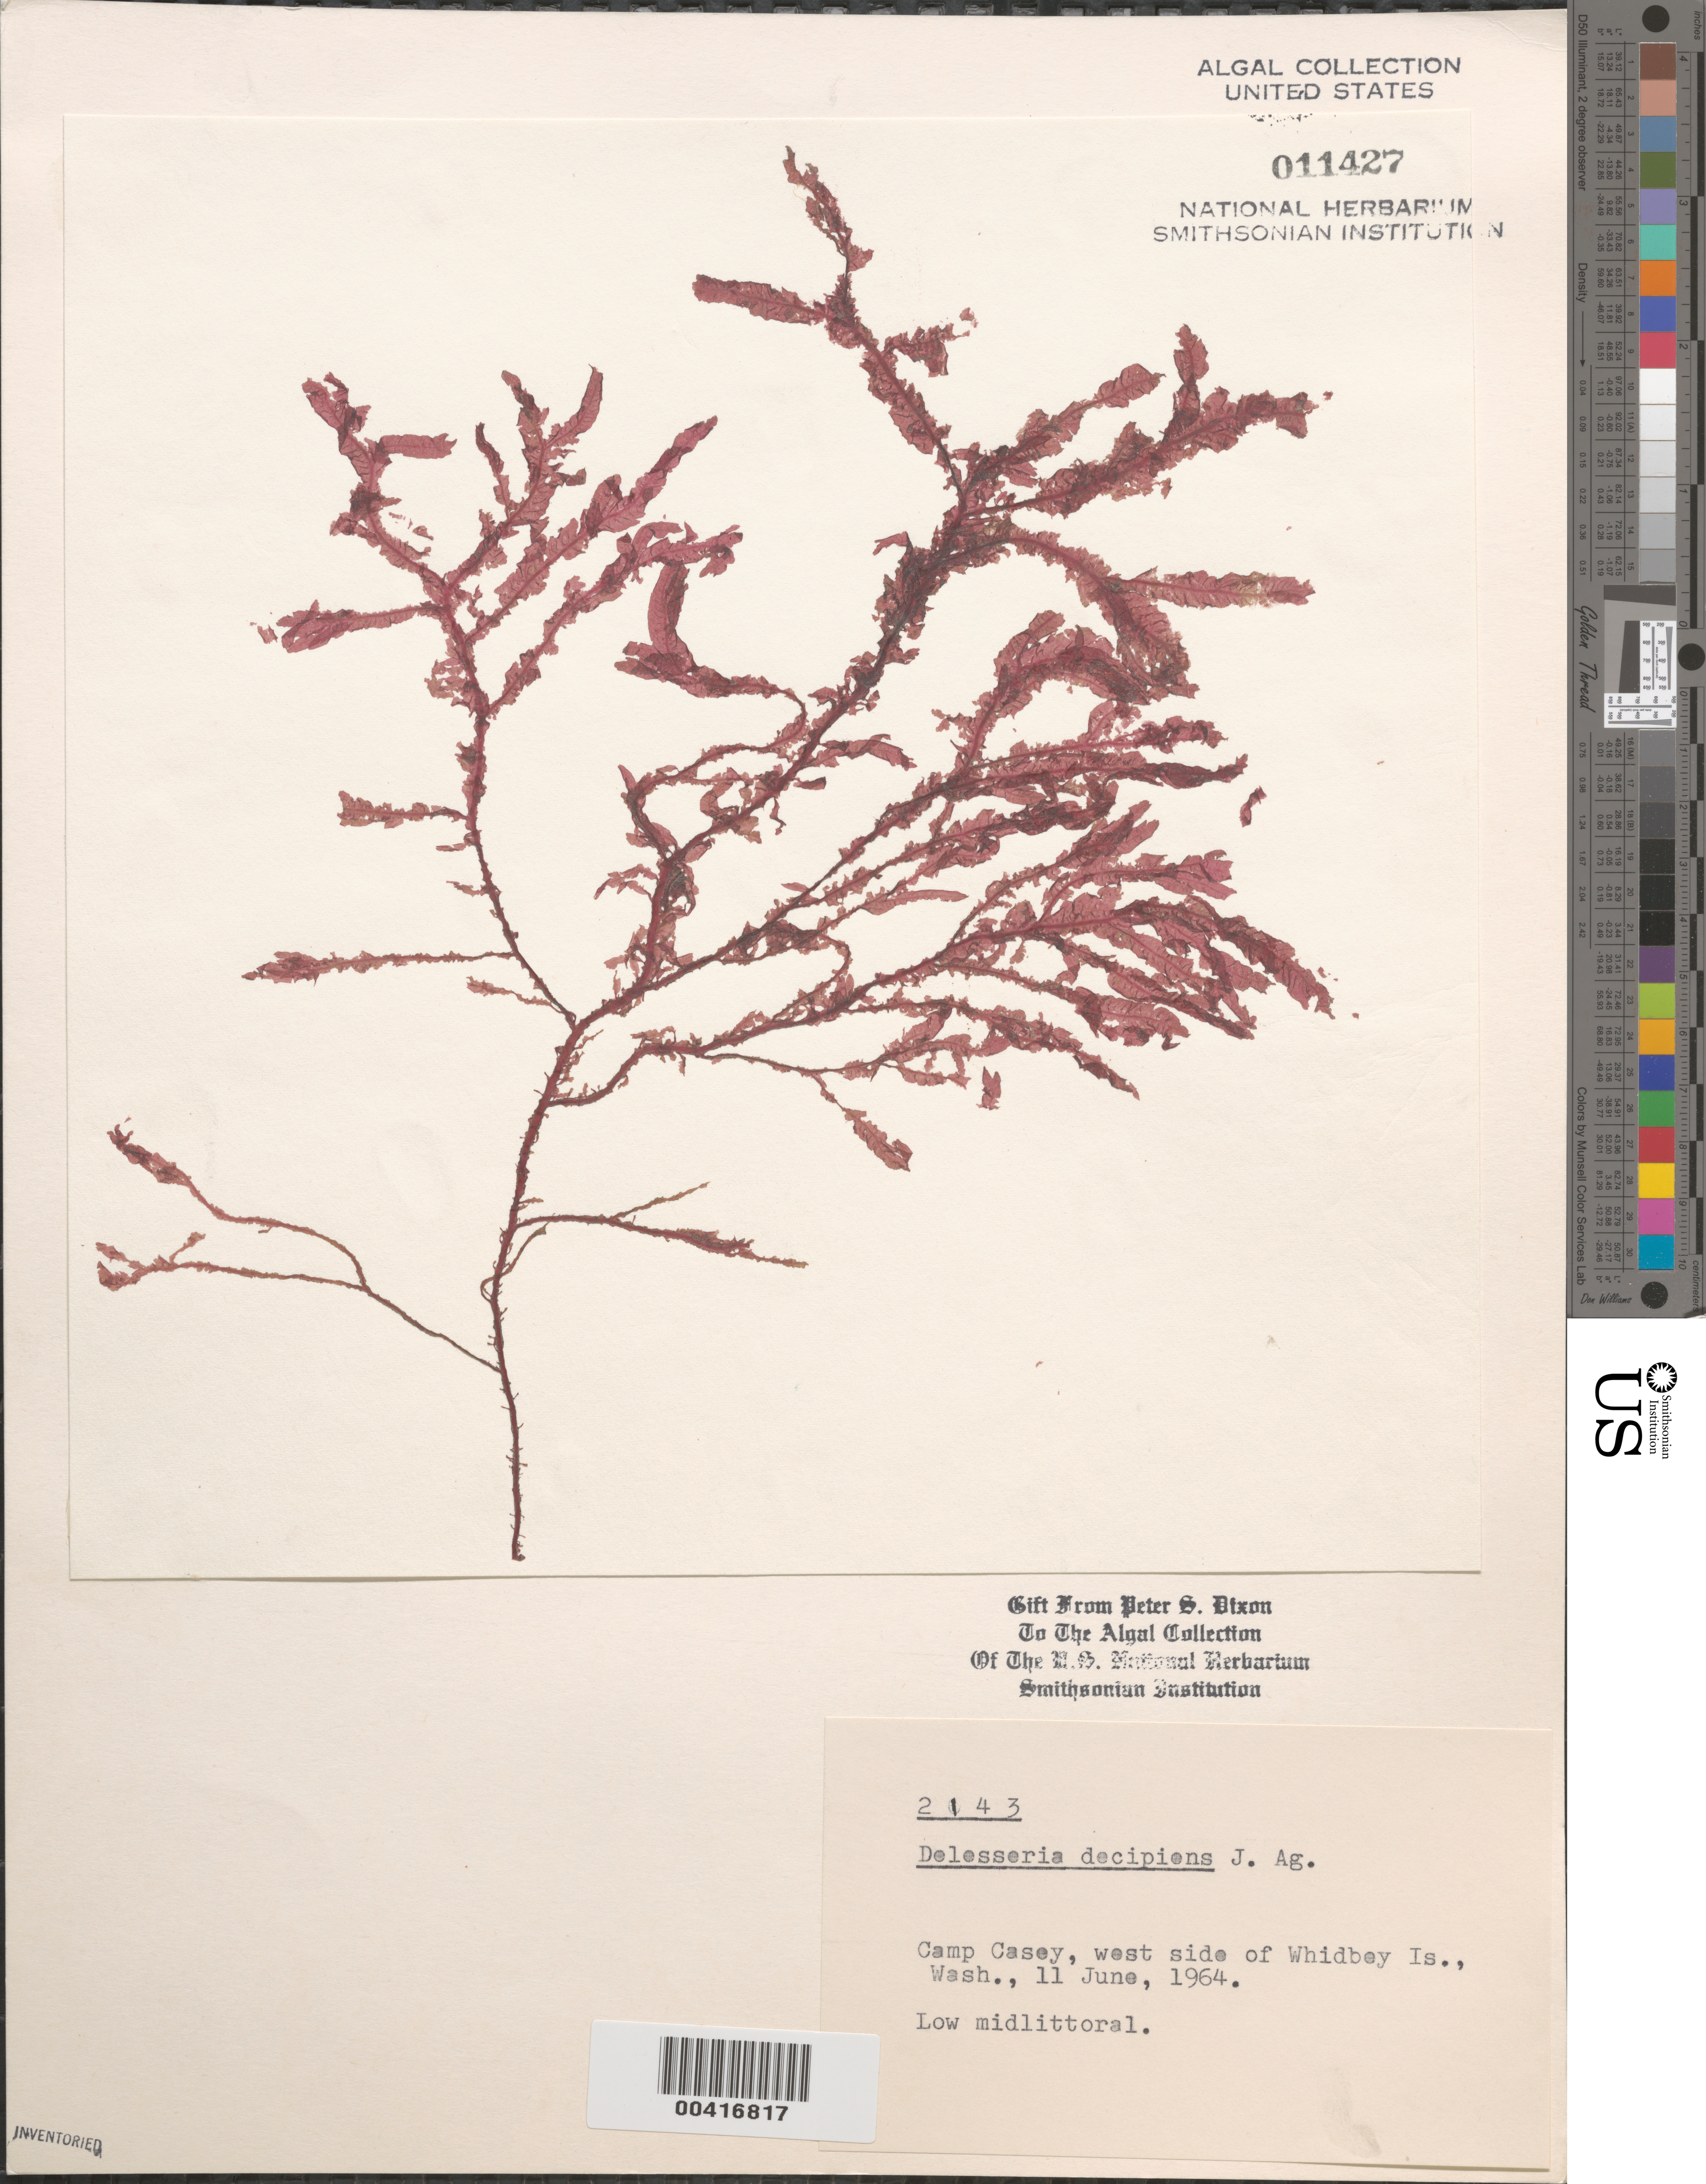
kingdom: Plantae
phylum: Rhodophyta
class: Florideophyceae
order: Ceramiales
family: Delesseriaceae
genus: Cumathamnion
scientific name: Cumathamnion decipiens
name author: (J. Agardh) M.J. Wynne & G.W. Saunders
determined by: Algae name updating Project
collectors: P. S. Dixon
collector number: PSD 2143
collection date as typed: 11 Jun 1964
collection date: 1964-06-11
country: United States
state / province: Washington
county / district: Island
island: Whidbey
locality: Camp Casey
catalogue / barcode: US 11427